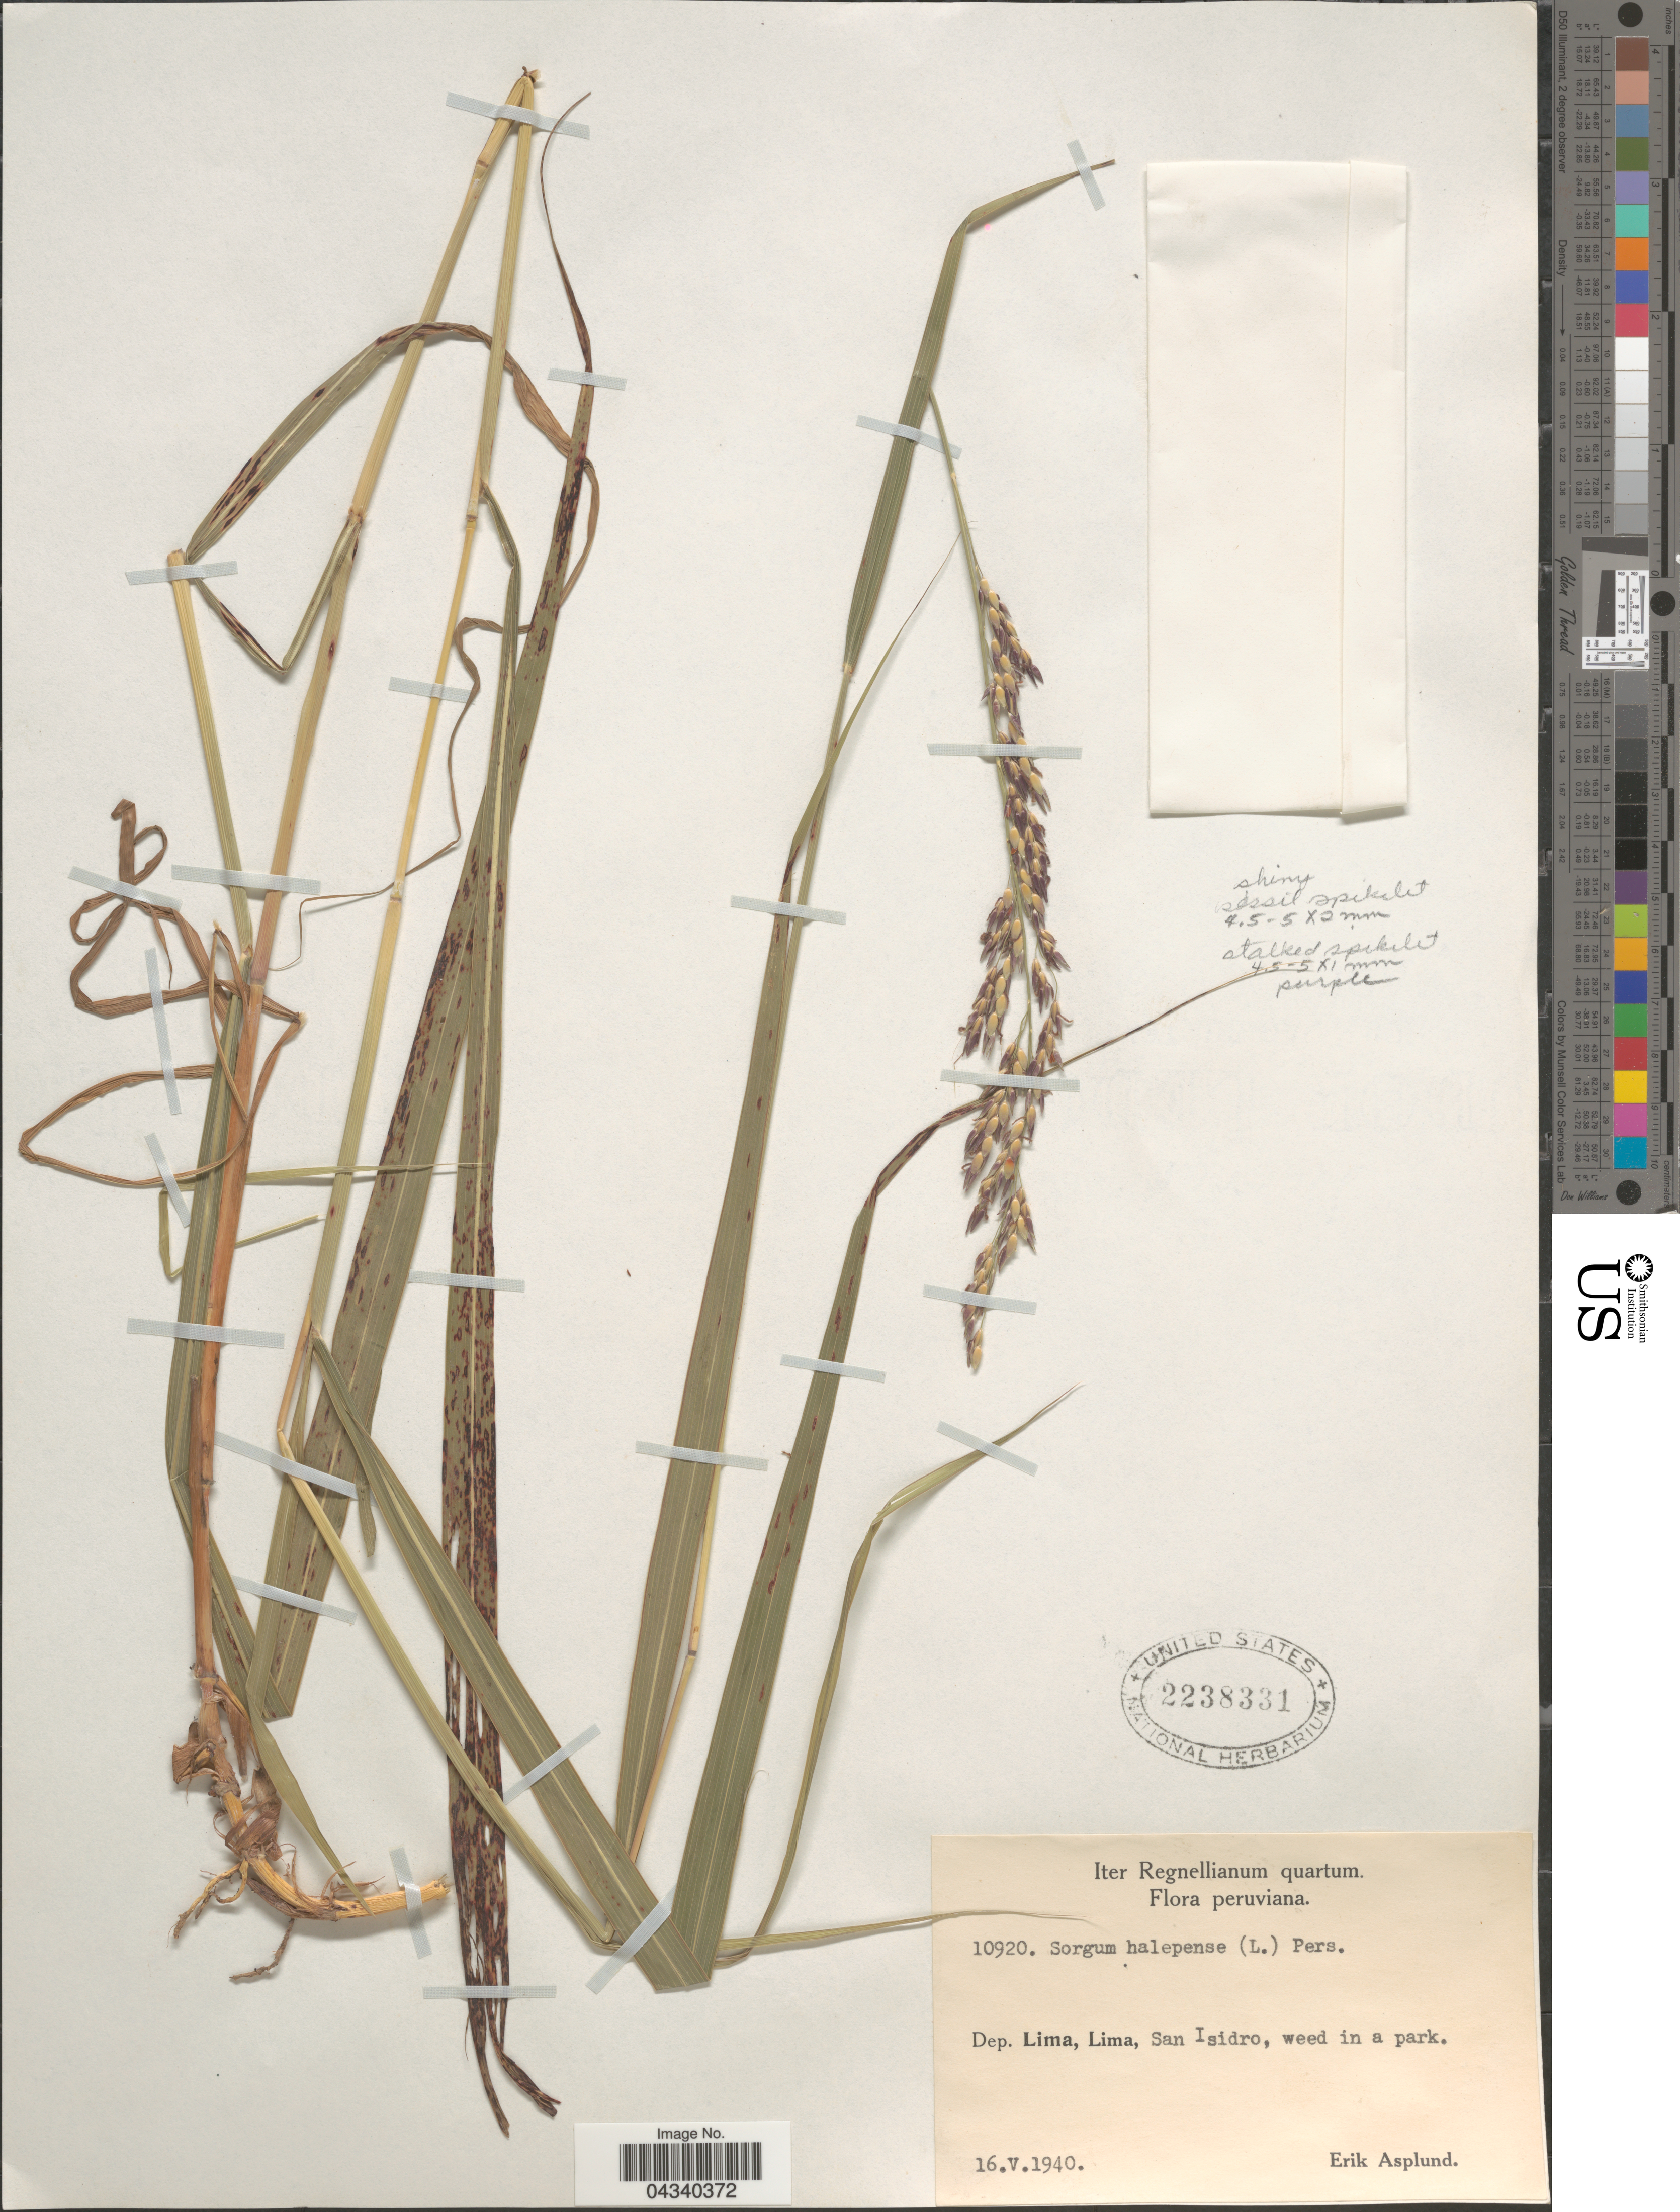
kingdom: Plantae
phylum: Tracheophyta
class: Liliopsida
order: Poales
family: Poaceae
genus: Sorghum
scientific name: Sorghum halepense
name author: (L.) Pers.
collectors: E. Asplund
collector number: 10920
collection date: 1940-05-16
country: Peru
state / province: Lima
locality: Iter Regnellianum quartum. Dep. Lima, Lima, Sam Isidro, weed in park.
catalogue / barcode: US 2238331